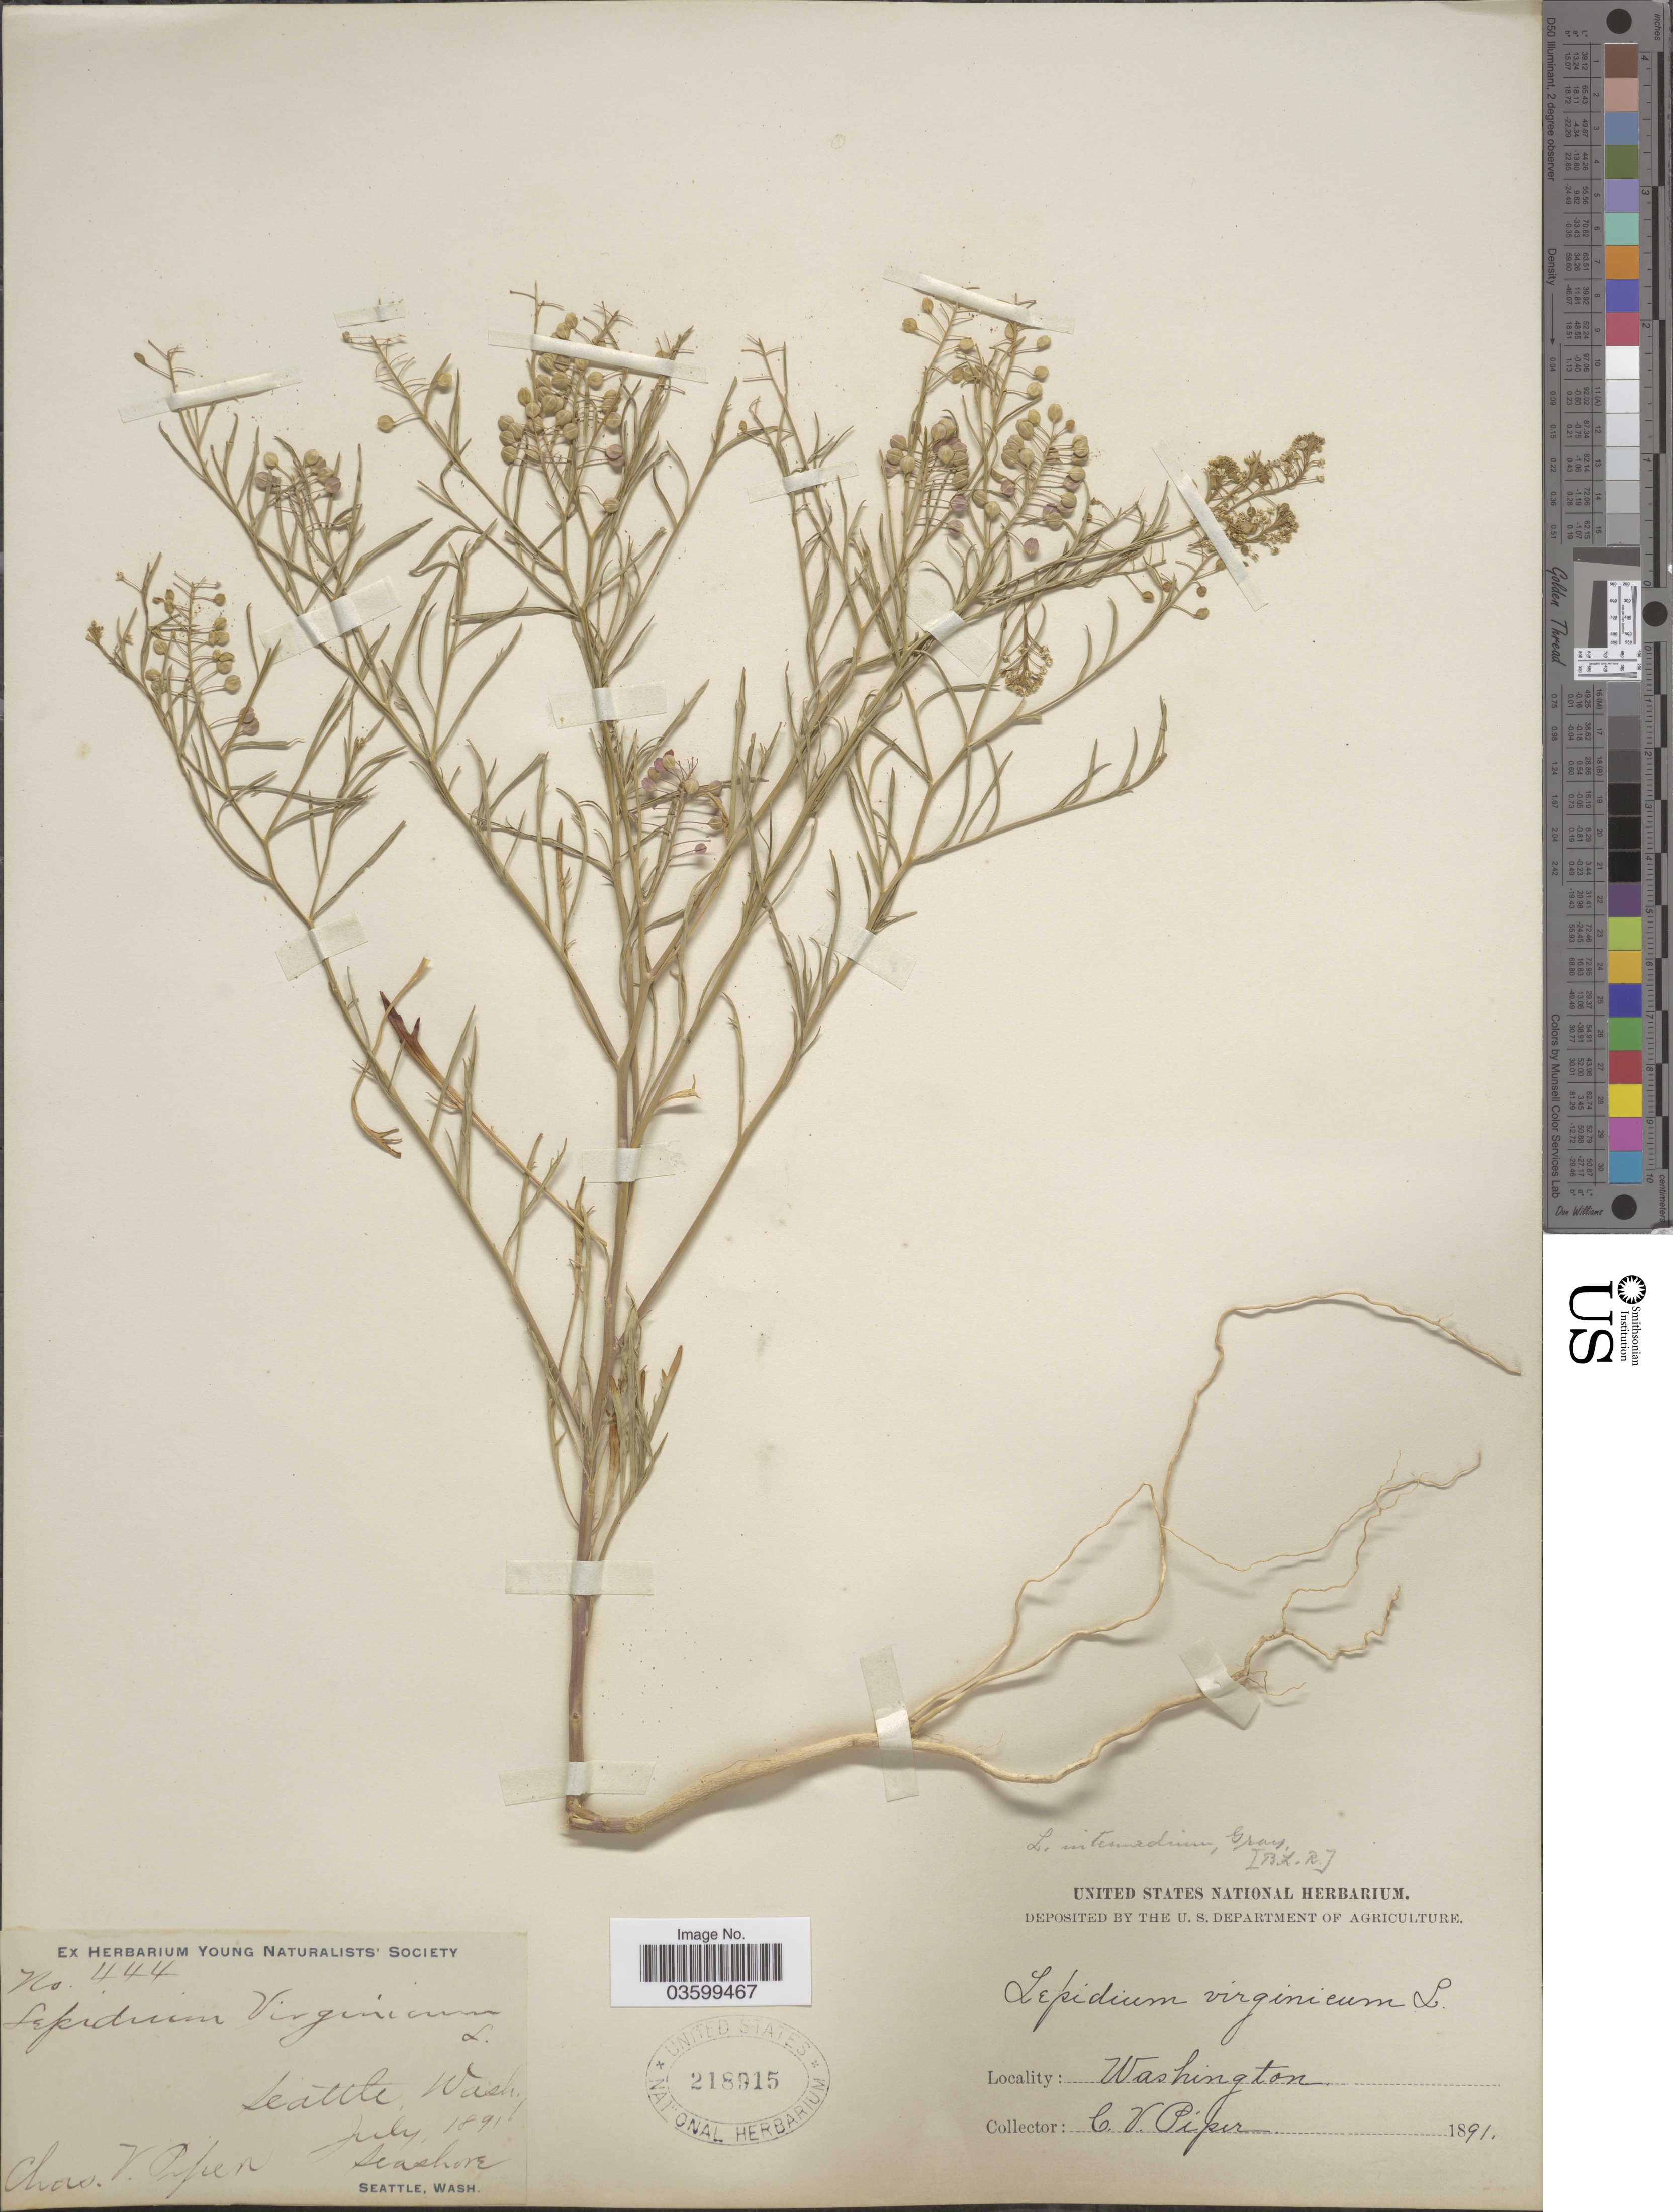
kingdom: Plantae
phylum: Tracheophyta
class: Magnoliopsida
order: Brassicales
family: Brassicaceae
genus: Lepidium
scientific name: Lepidium virginicum var. pubescens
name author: (Greene) C.L. Hitchc.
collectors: C. V. Piper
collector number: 444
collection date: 1891-07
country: United States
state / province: Washington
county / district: King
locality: Seattle.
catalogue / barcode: US 218915